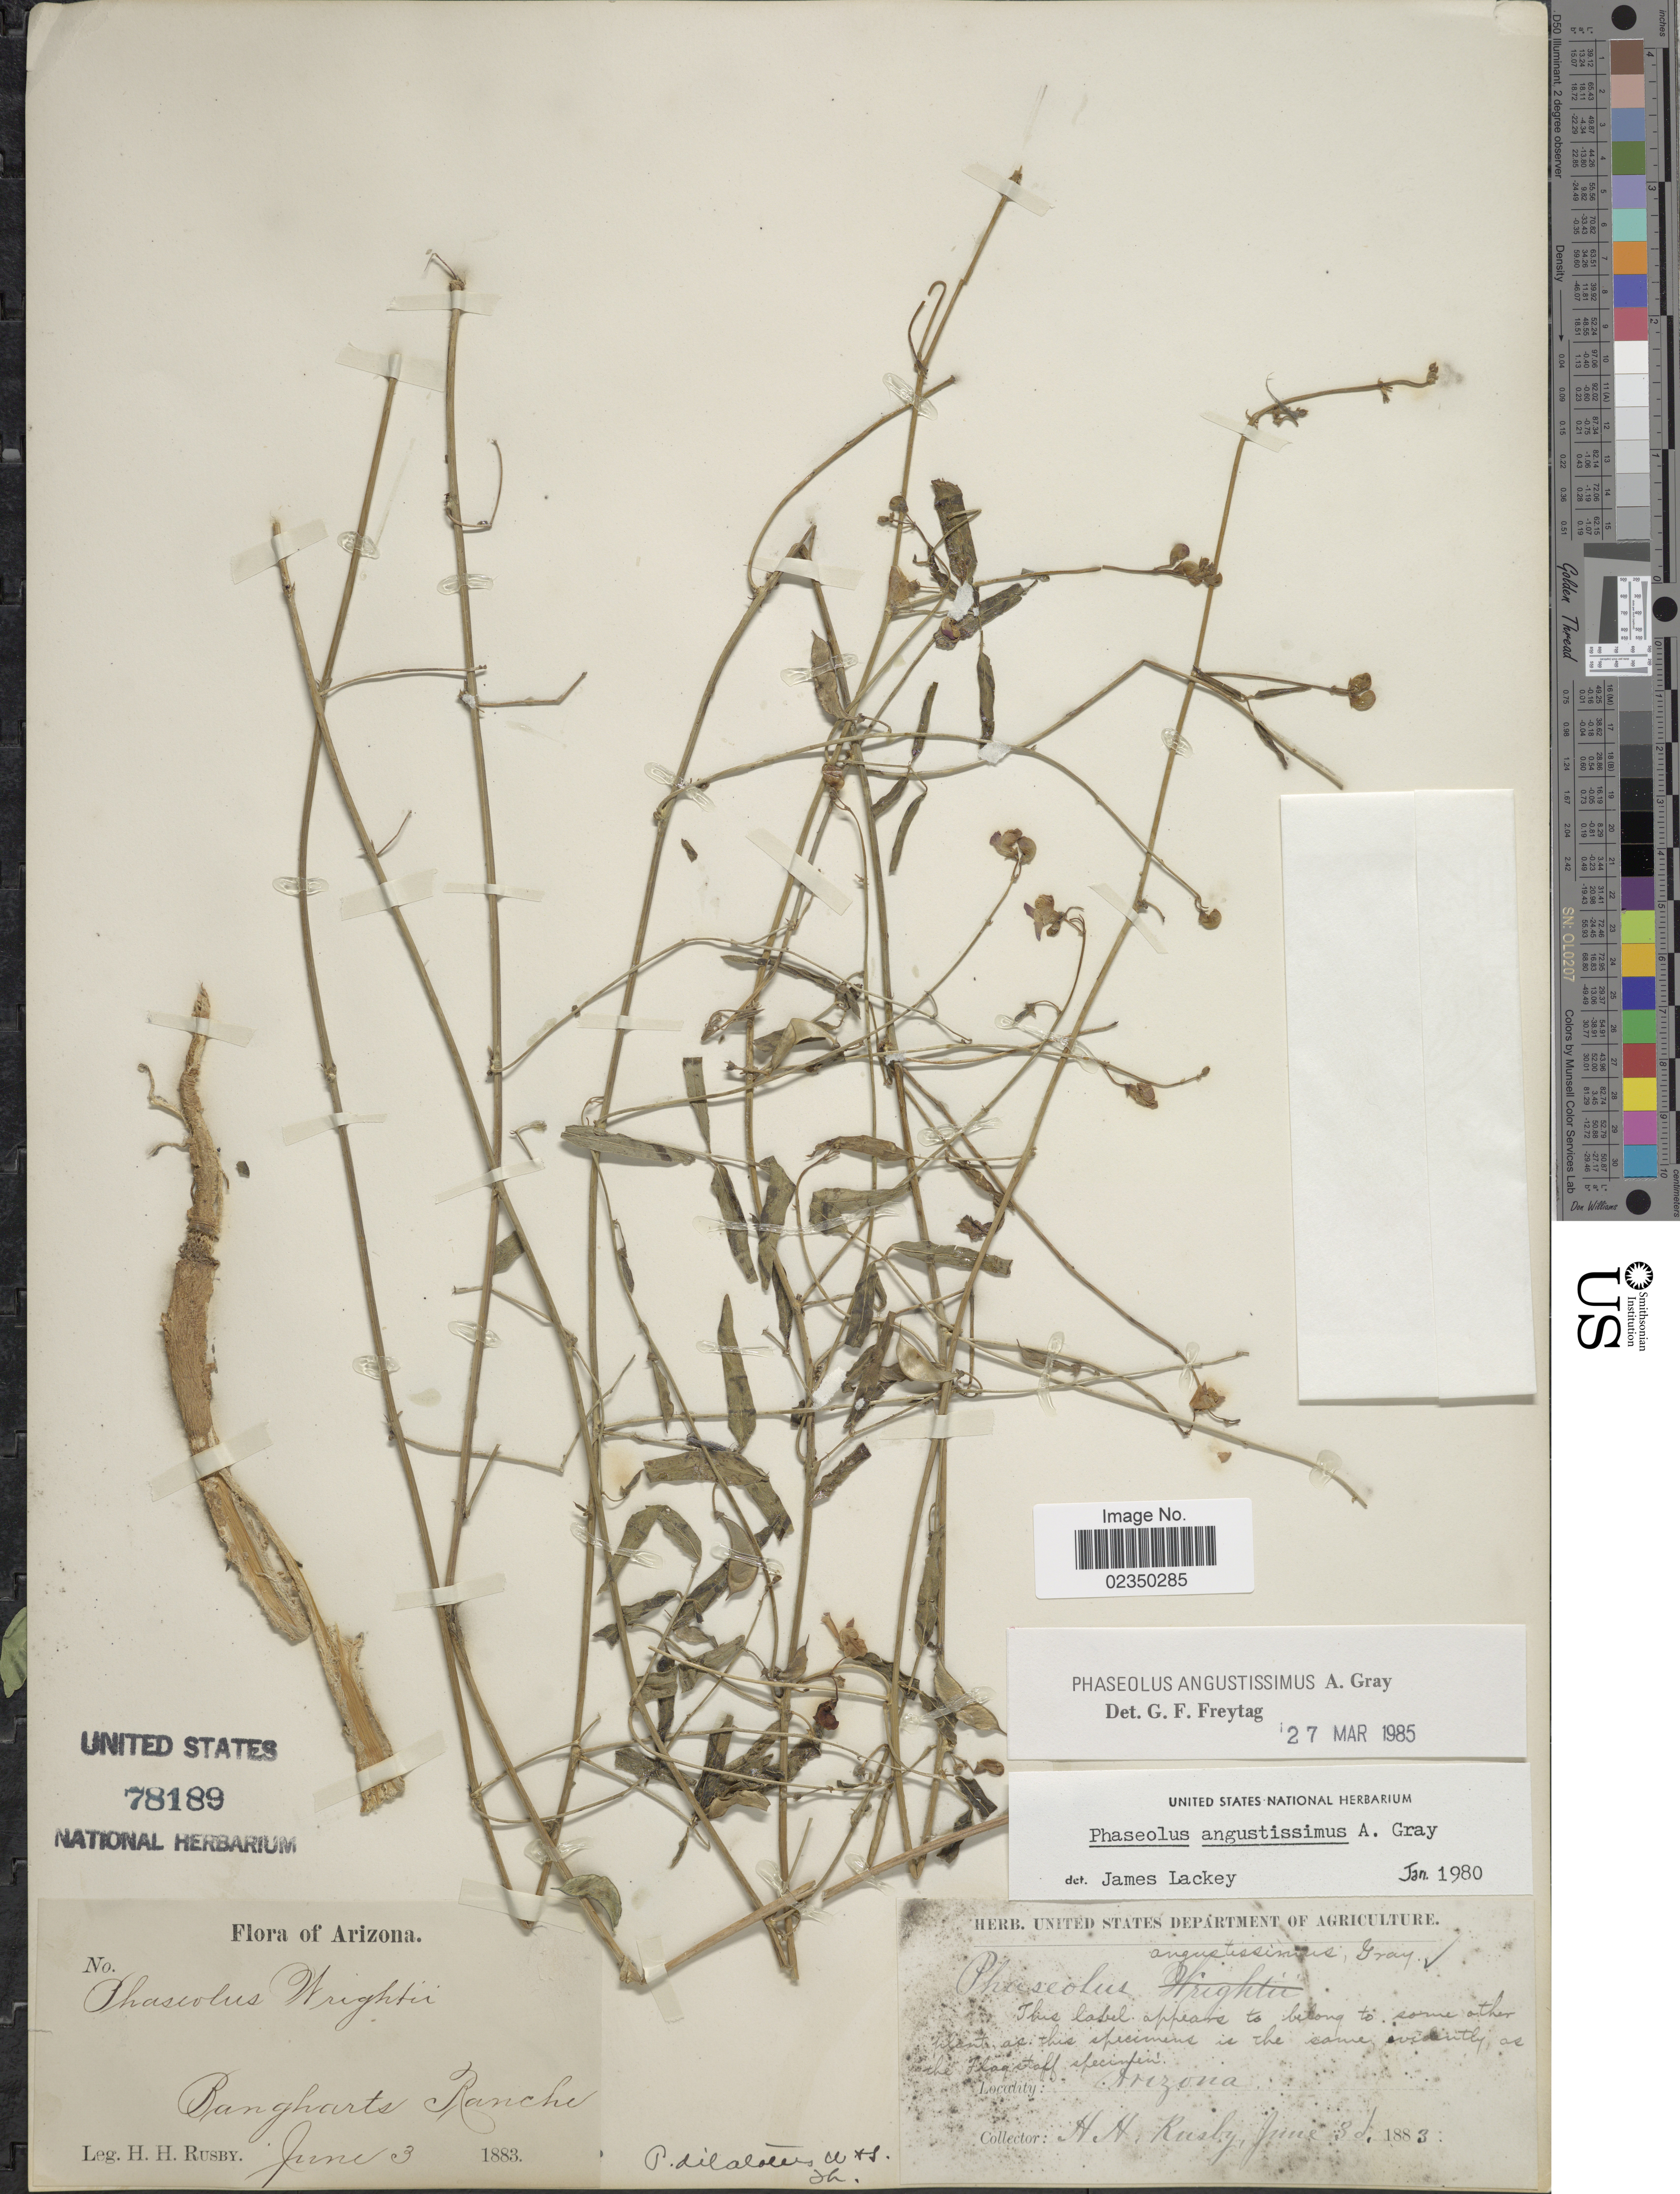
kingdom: Plantae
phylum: Tracheophyta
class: Magnoliopsida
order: Fabales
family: Fabaceae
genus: Phaseolus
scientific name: Phaseolus angustissimus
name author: A. Gray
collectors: H. H. Rusby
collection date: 1883-06-03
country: United States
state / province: Arizona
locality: Bangharts Ranche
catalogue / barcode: US 78189